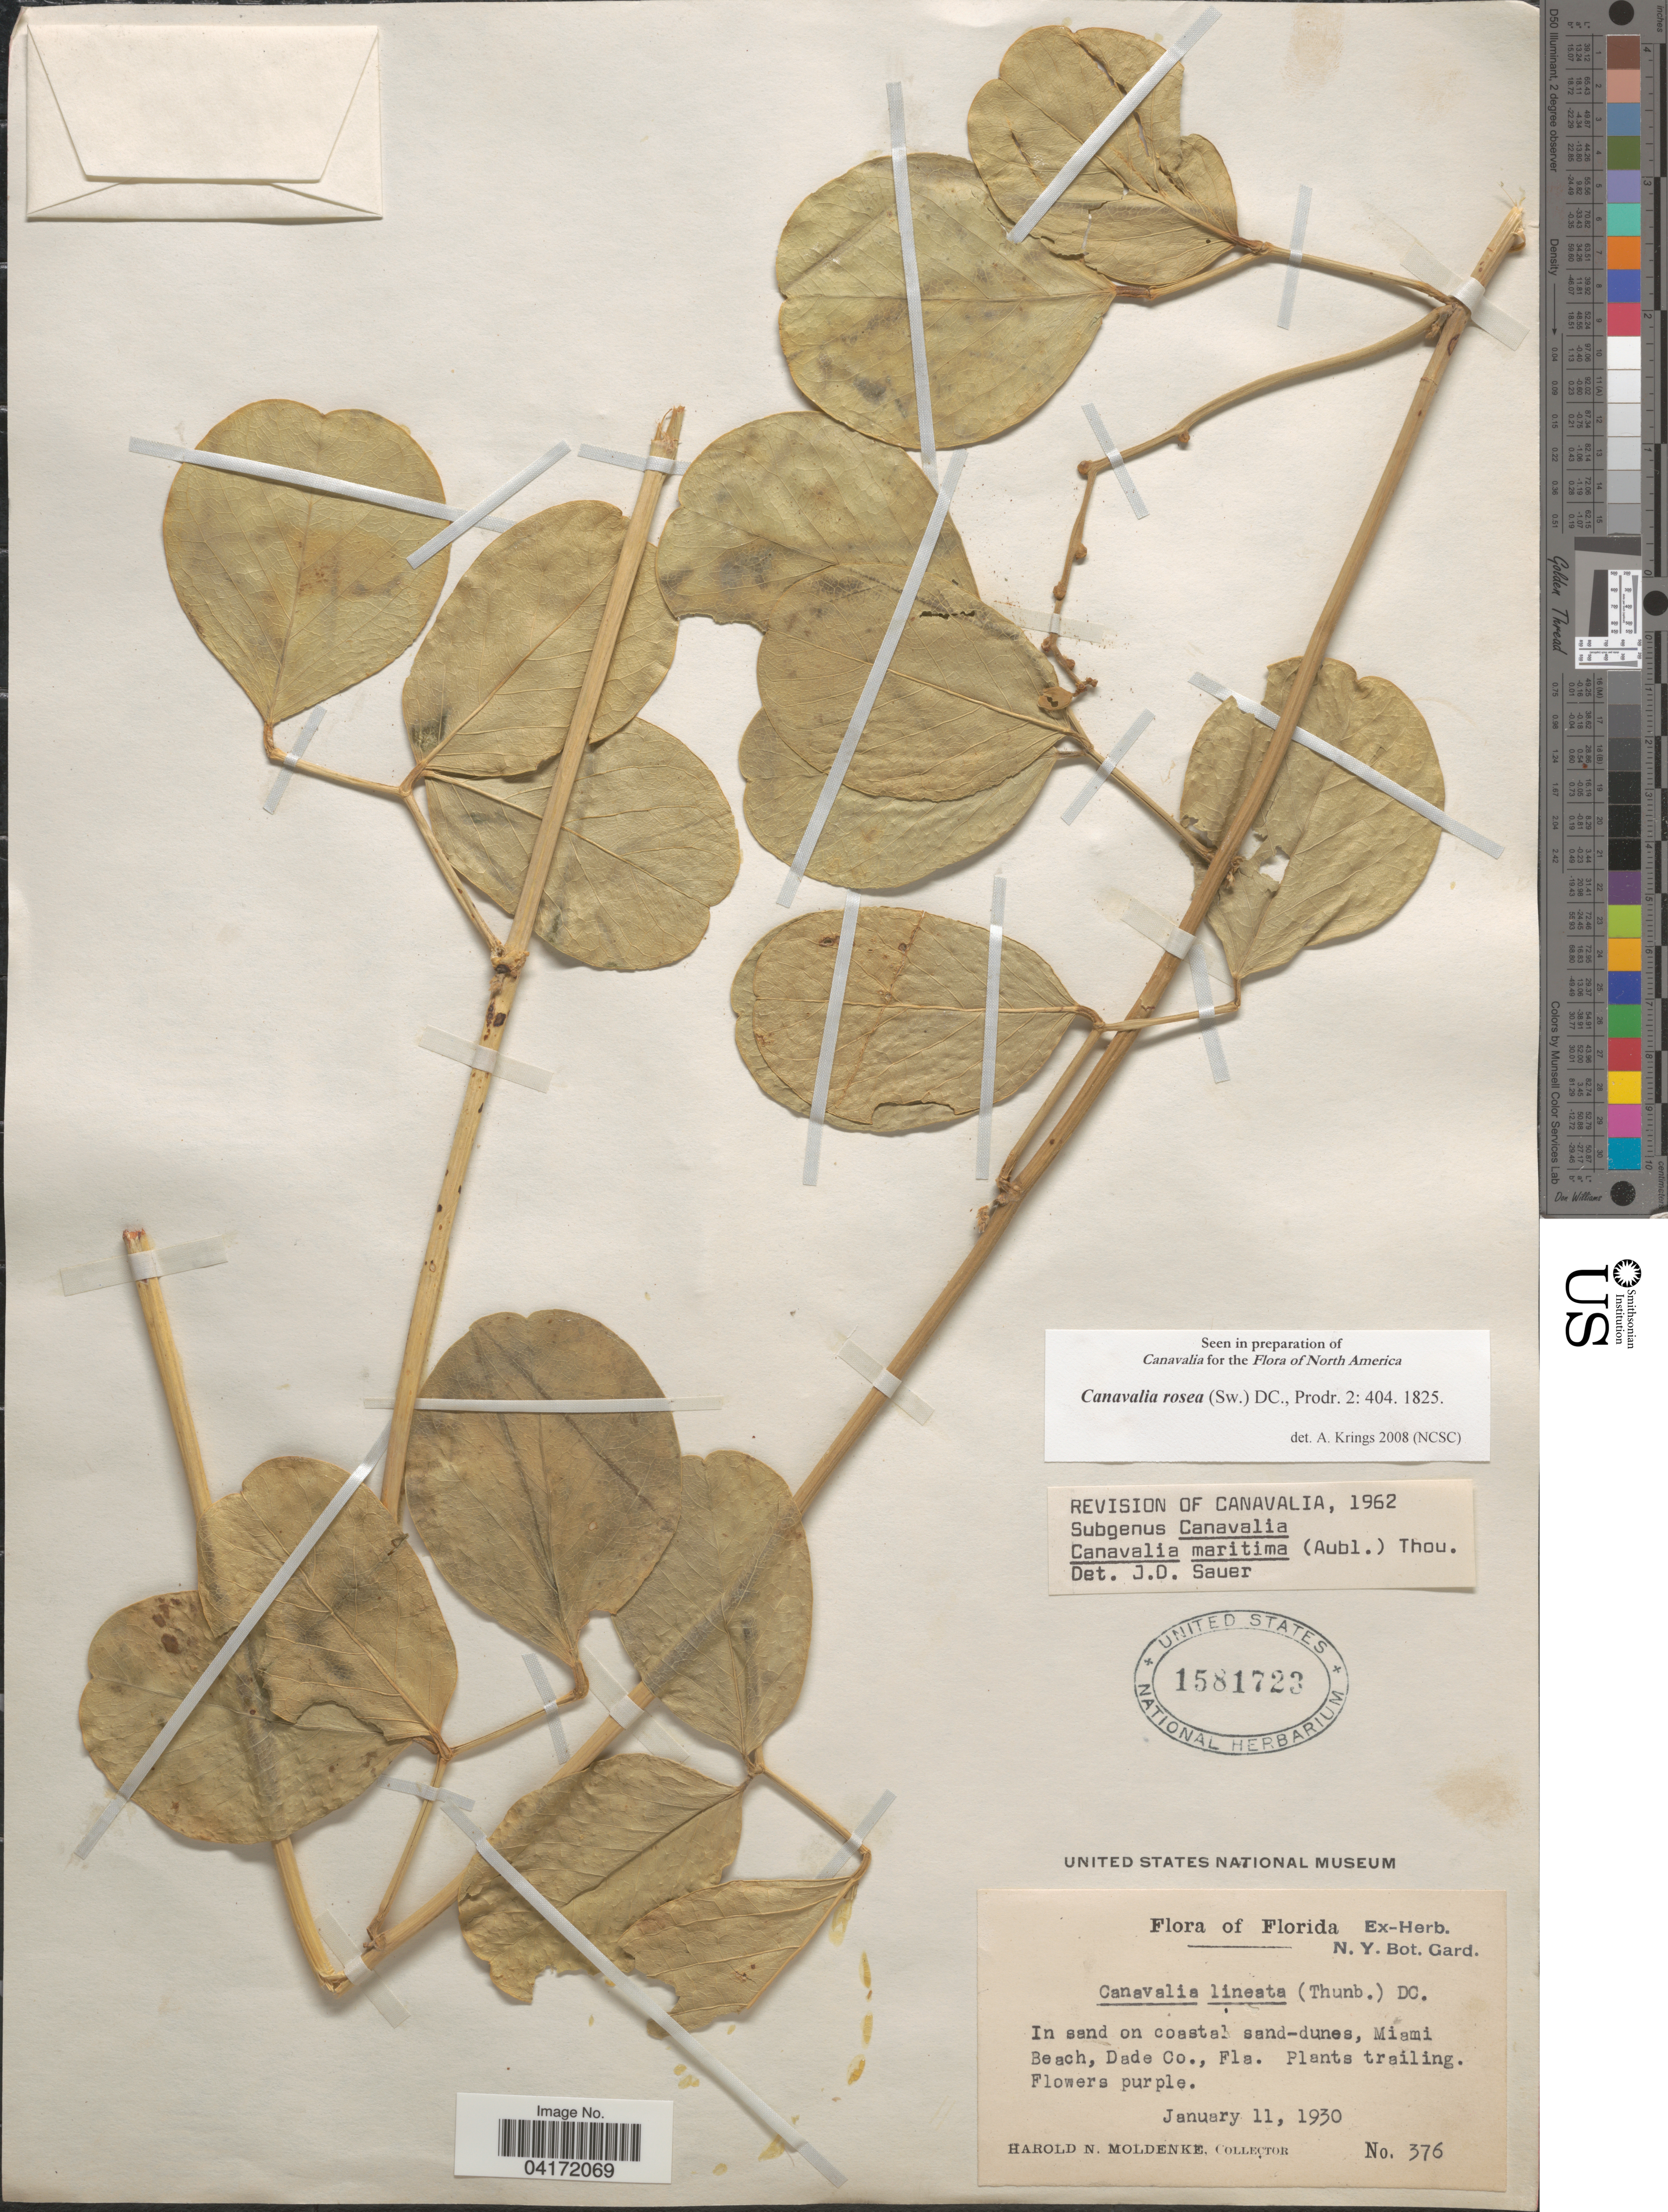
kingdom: Plantae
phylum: Tracheophyta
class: Magnoliopsida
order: Fabales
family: Fabaceae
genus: Canavalia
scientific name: Canavalia rosea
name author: (Sw.) DC.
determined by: Krings, A.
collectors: H. N. Moldenke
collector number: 376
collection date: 1930-01-11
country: United States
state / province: Florida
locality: Miami Beach, Dade Co.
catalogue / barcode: US 1581723